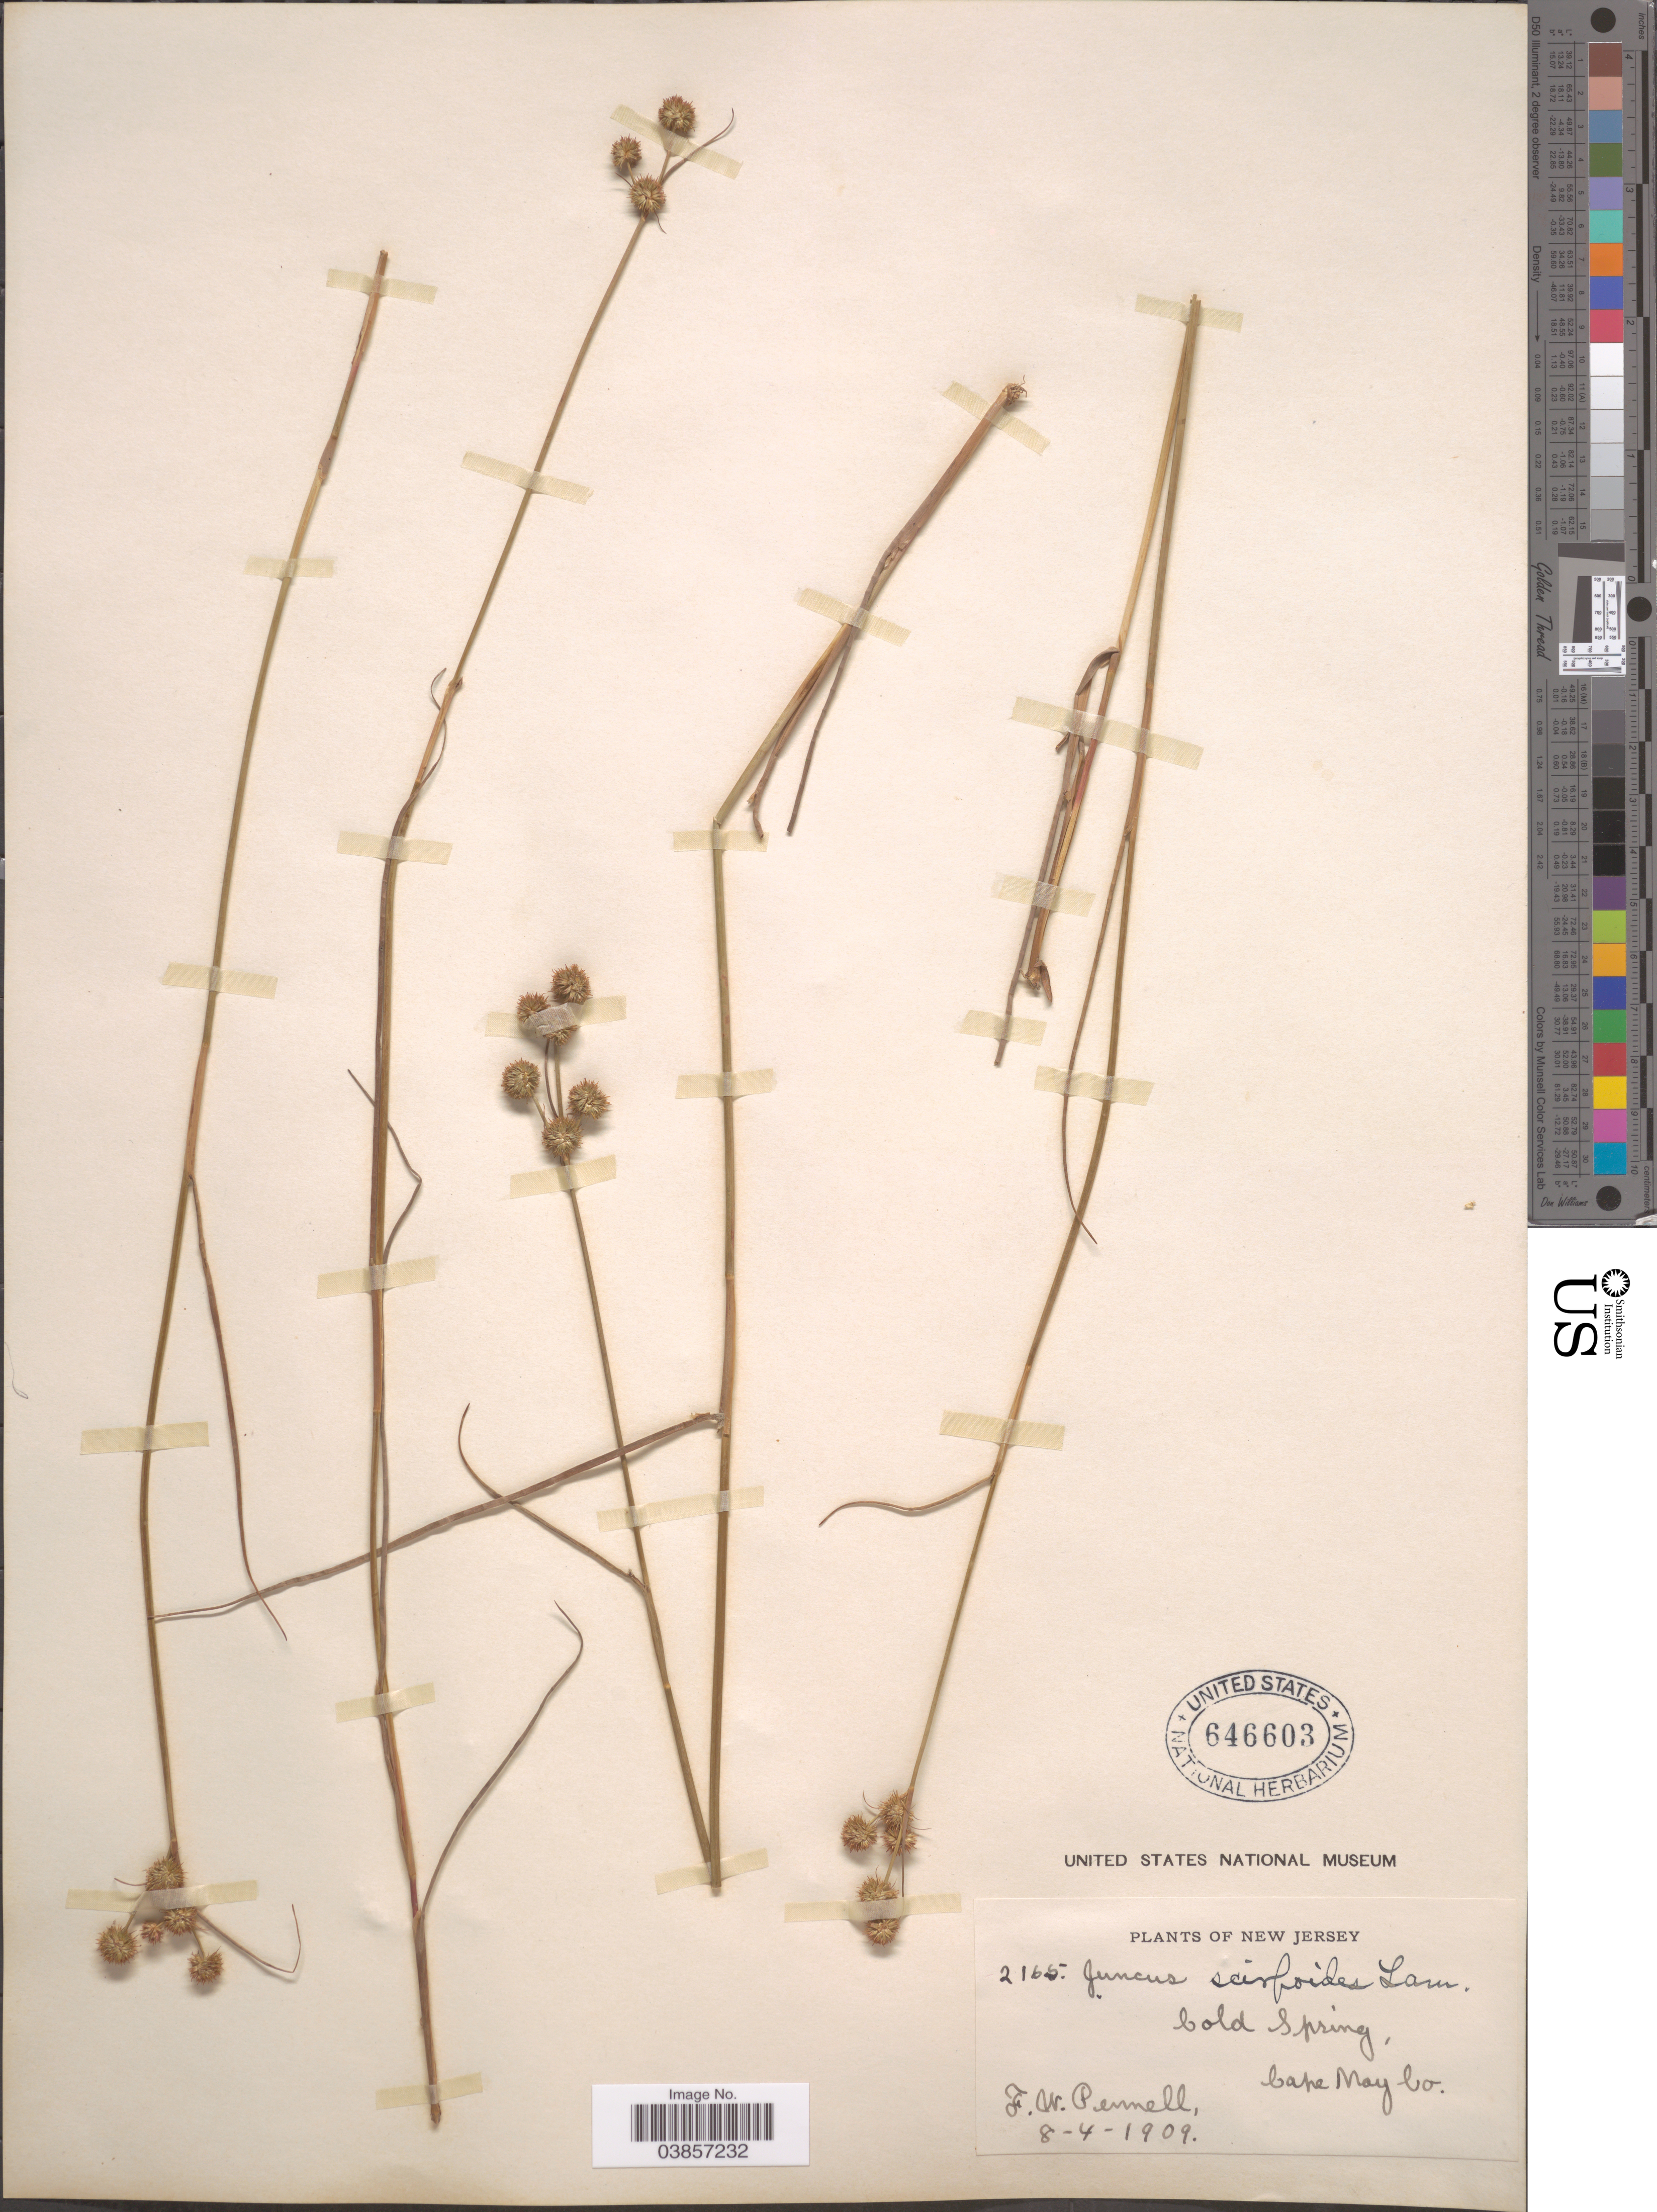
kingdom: Plantae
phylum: Tracheophyta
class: Liliopsida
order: Poales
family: Juncaceae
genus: Juncus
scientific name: Juncus scirpoides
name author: Lam.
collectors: F. W. Pennell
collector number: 2165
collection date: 1909-08-04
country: United States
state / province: New Jersey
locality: Cold Spring. Cape May Co.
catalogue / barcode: US 646603